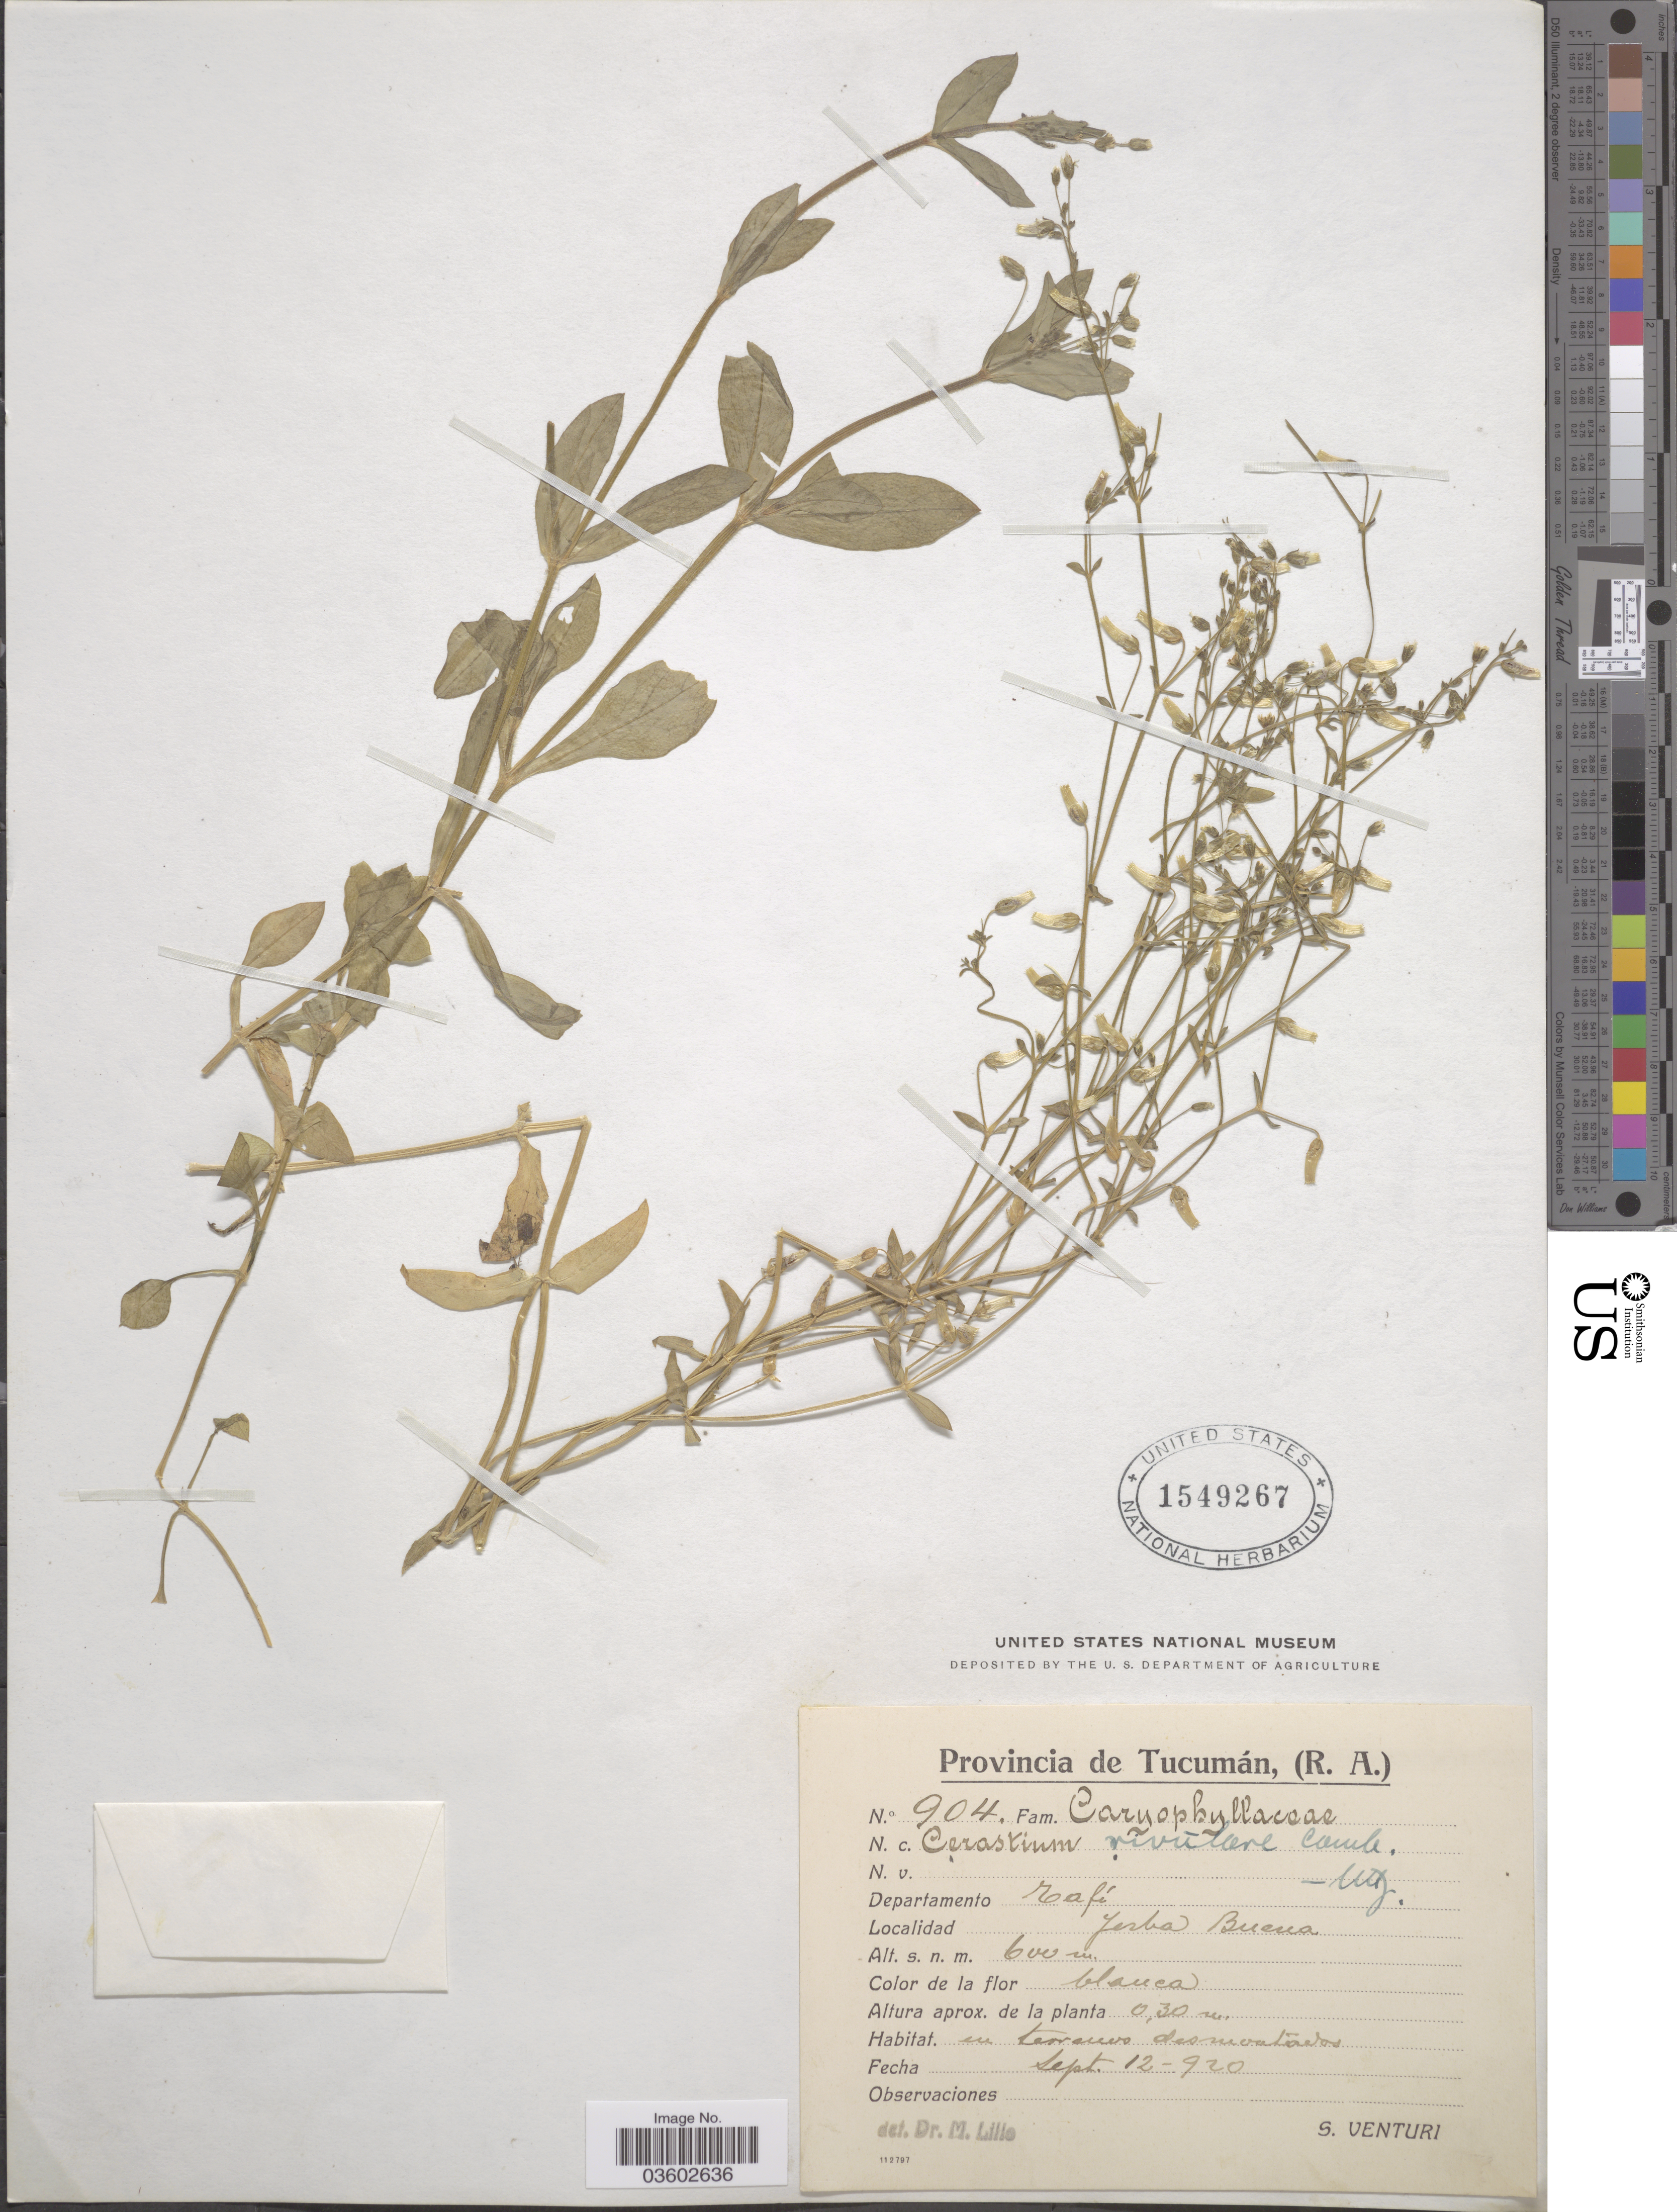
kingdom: Plantae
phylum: Tracheophyta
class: Magnoliopsida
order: Caryophyllales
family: Caryophyllaceae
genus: Cerastium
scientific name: Cerastium rivulare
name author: Cambess.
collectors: S. Venturi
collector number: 904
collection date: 1920-09-12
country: Argentina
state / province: Tucuman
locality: Departamento Tafí. Yerba Buena.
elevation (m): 600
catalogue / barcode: US 1549267